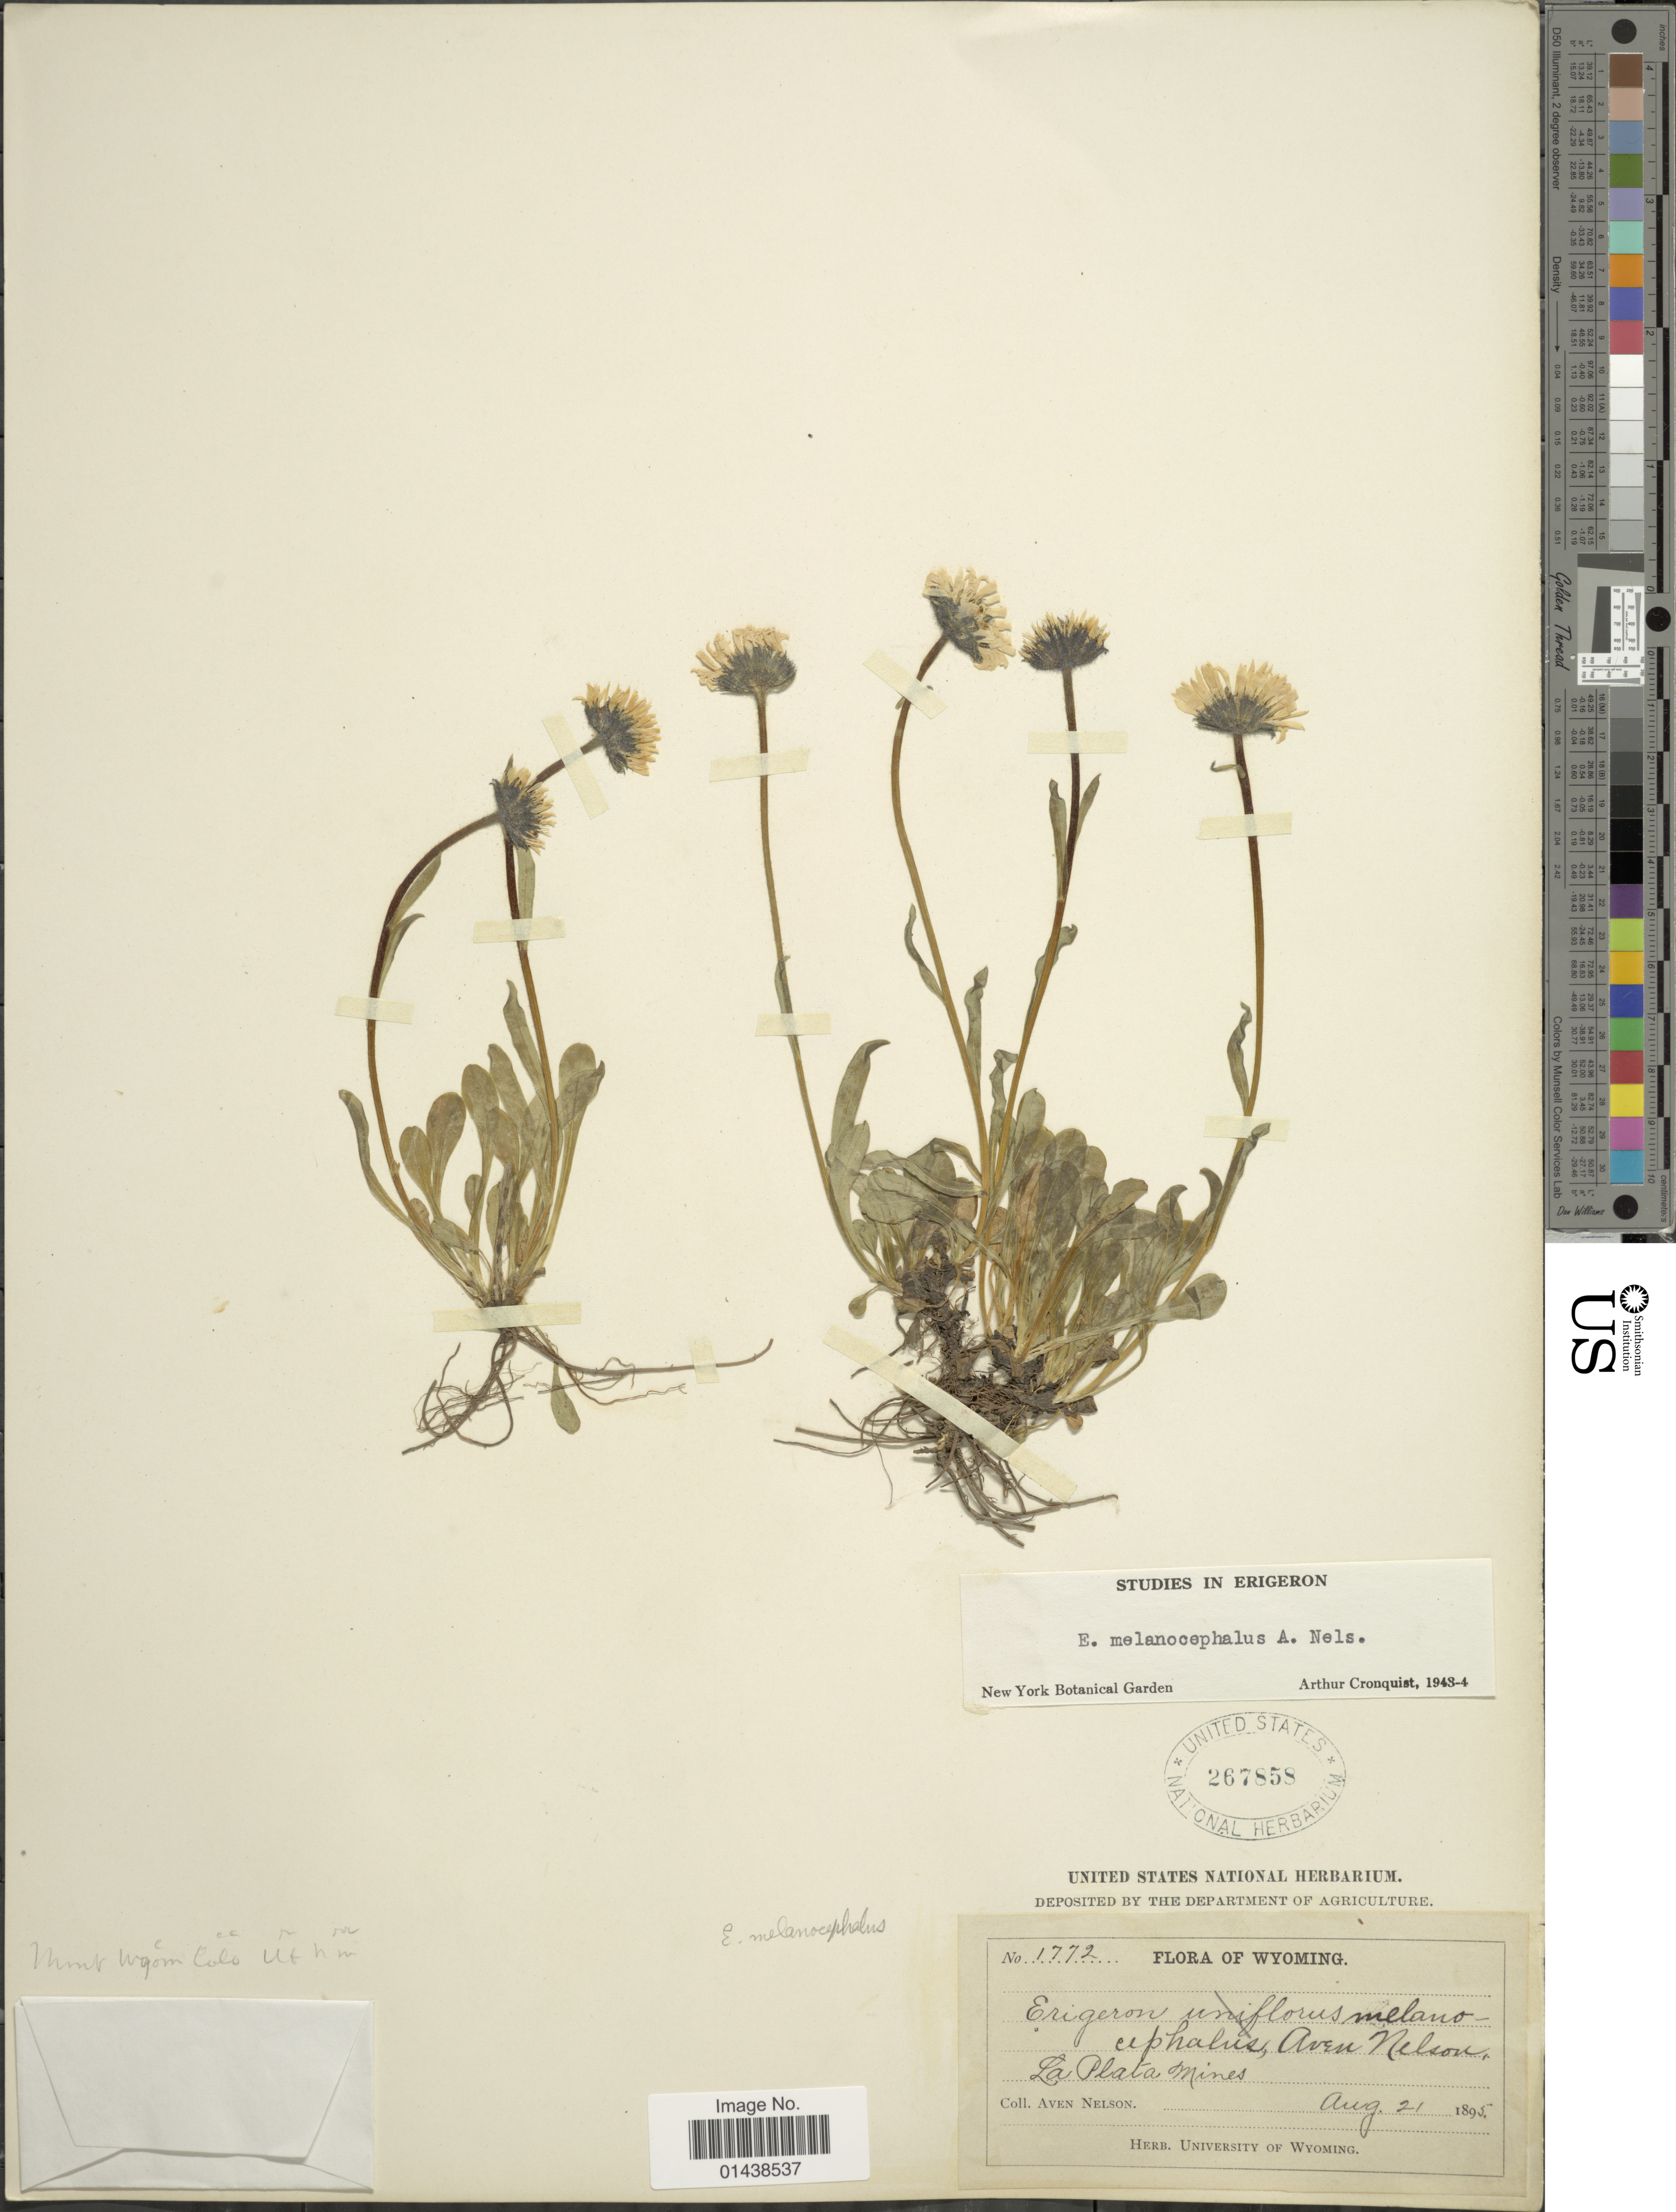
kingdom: Plantae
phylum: Tracheophyta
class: Magnoliopsida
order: Asterales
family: Asteraceae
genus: Erigeron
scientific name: Erigeron melanocephalus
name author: (A. Nelson) A. Nelson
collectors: A. Nelson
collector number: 1772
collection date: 1895-08-21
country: United States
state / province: Wyoming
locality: La Plata Mines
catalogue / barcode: US 267858